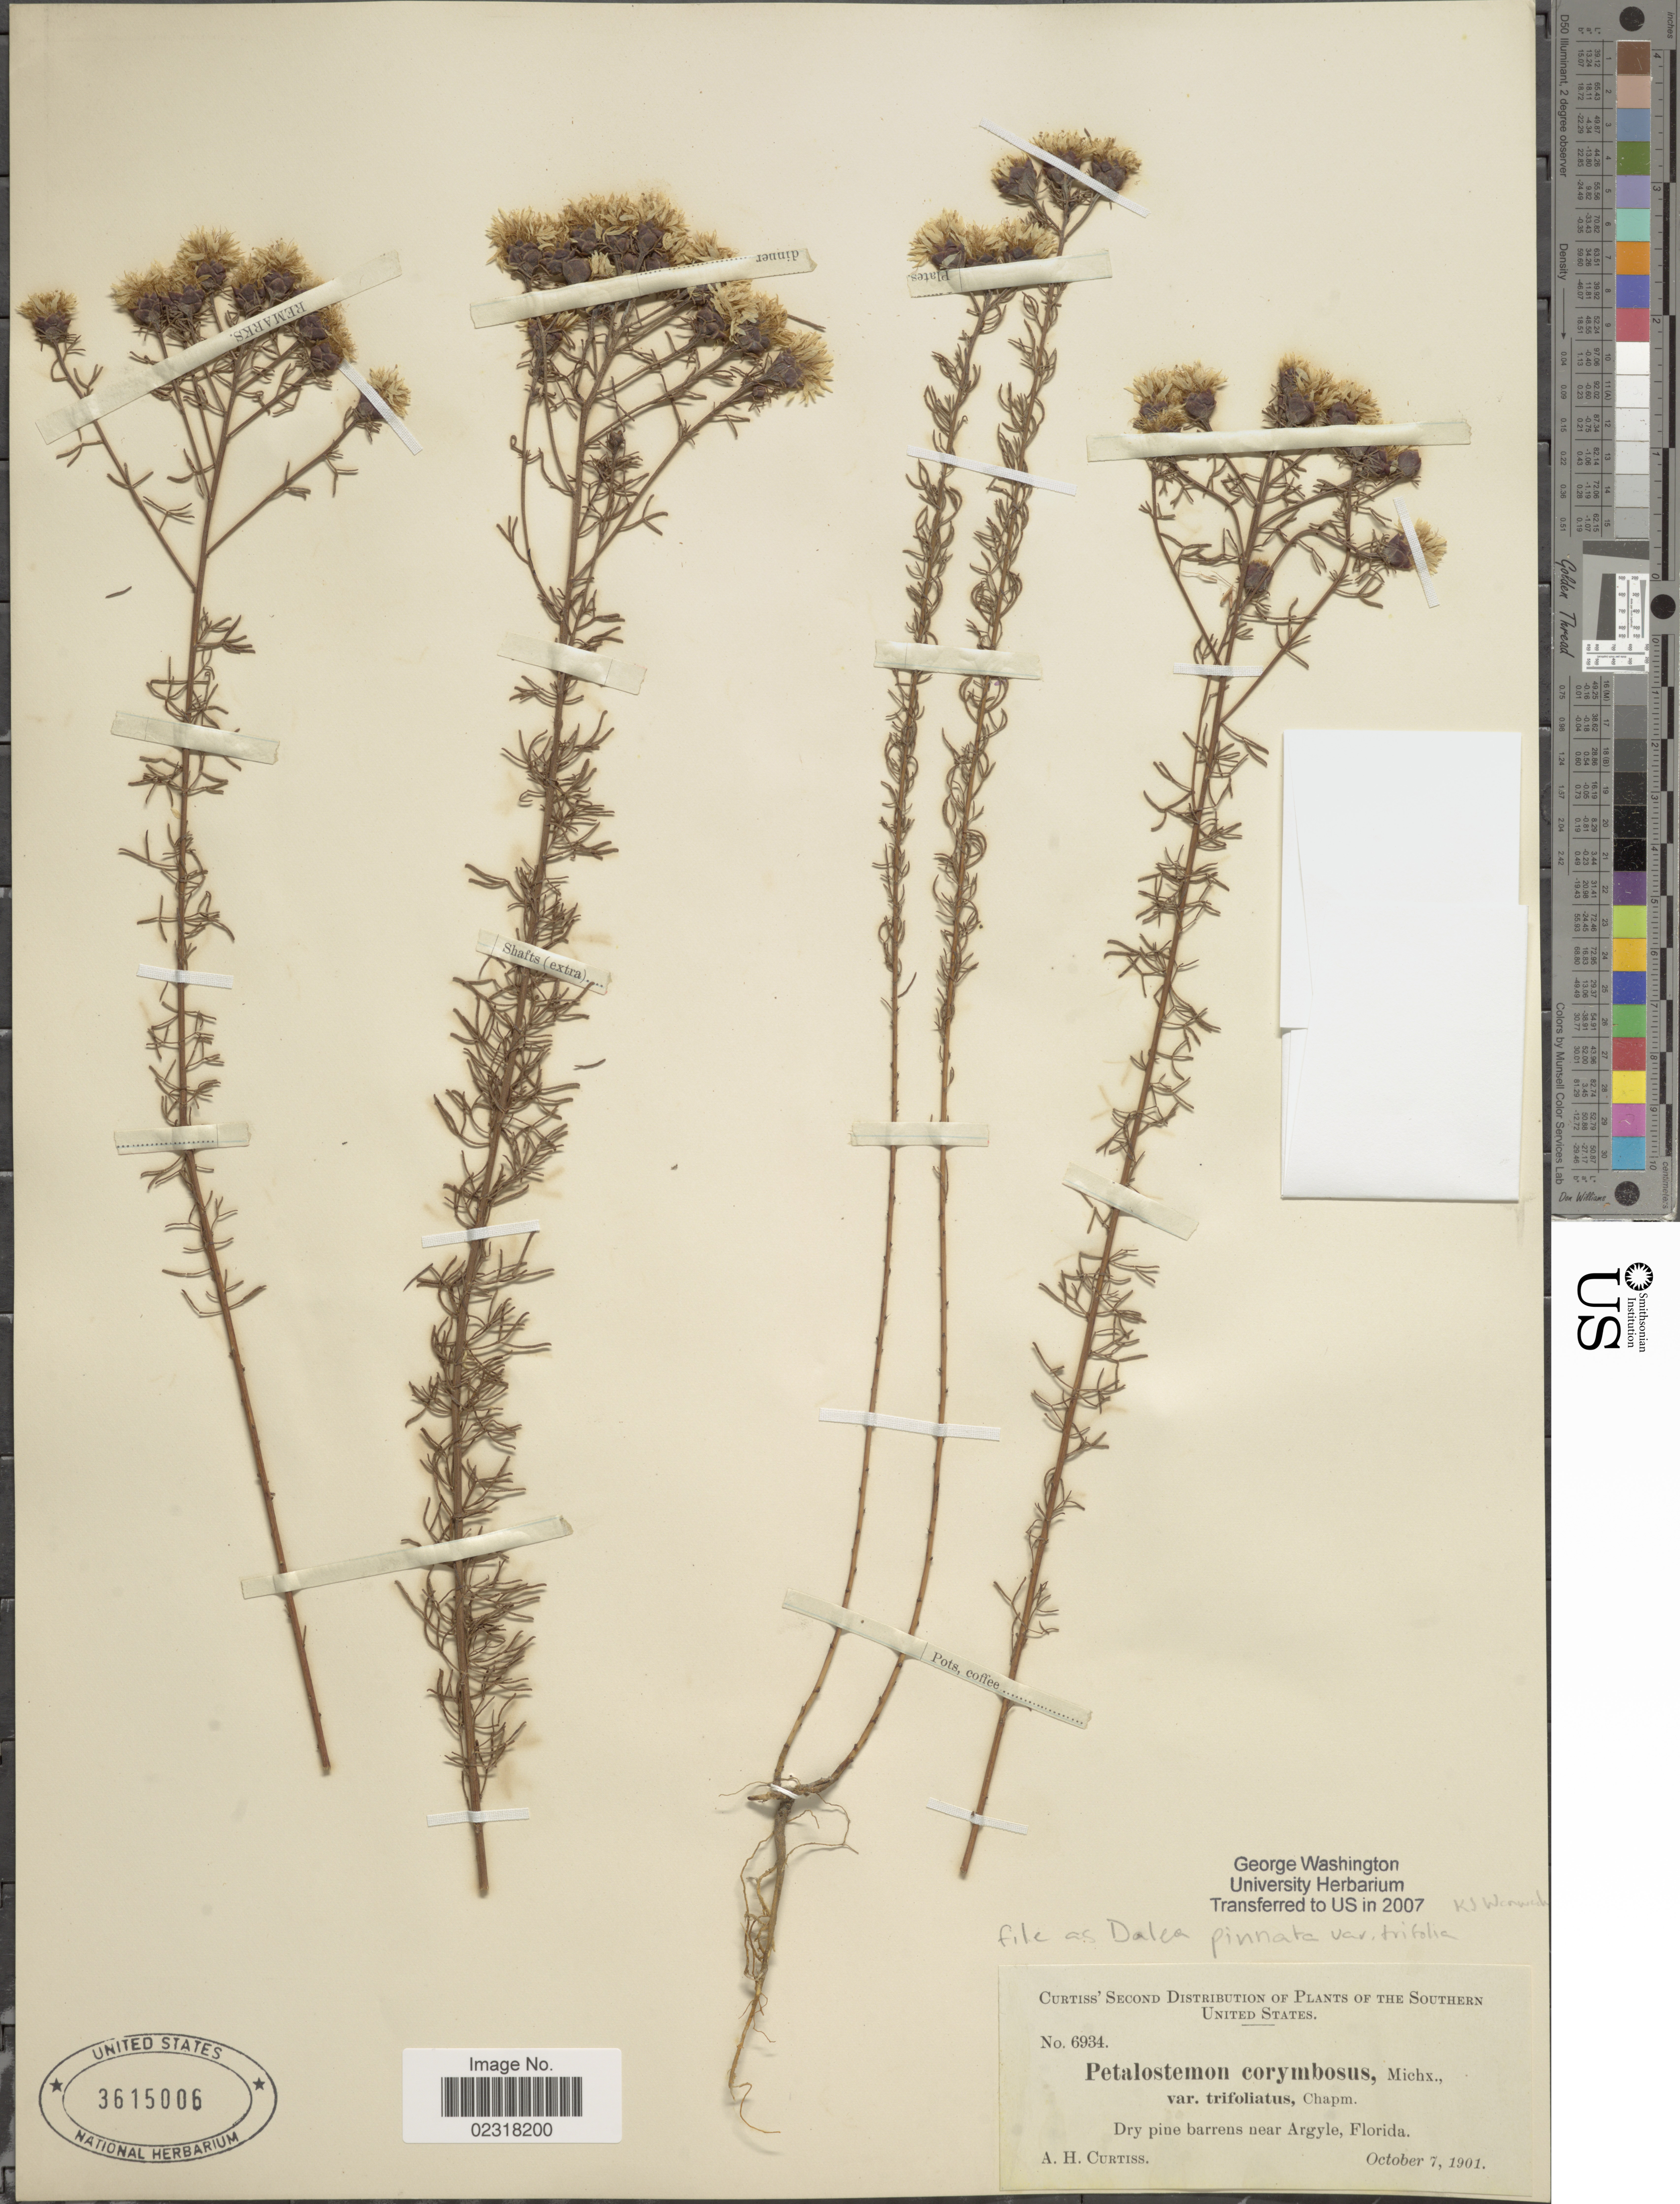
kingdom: Plantae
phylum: Tracheophyta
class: Magnoliopsida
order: Fabales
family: Fabaceae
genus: Dalea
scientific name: Dalea pinnata var. trifoliata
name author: (Chapman) Barneby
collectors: A. H. Curtiss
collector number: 6934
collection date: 1901-10-07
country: United States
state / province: Florida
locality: The Southern United States, Dry pine barrens near Argyle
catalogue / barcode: US 3615006